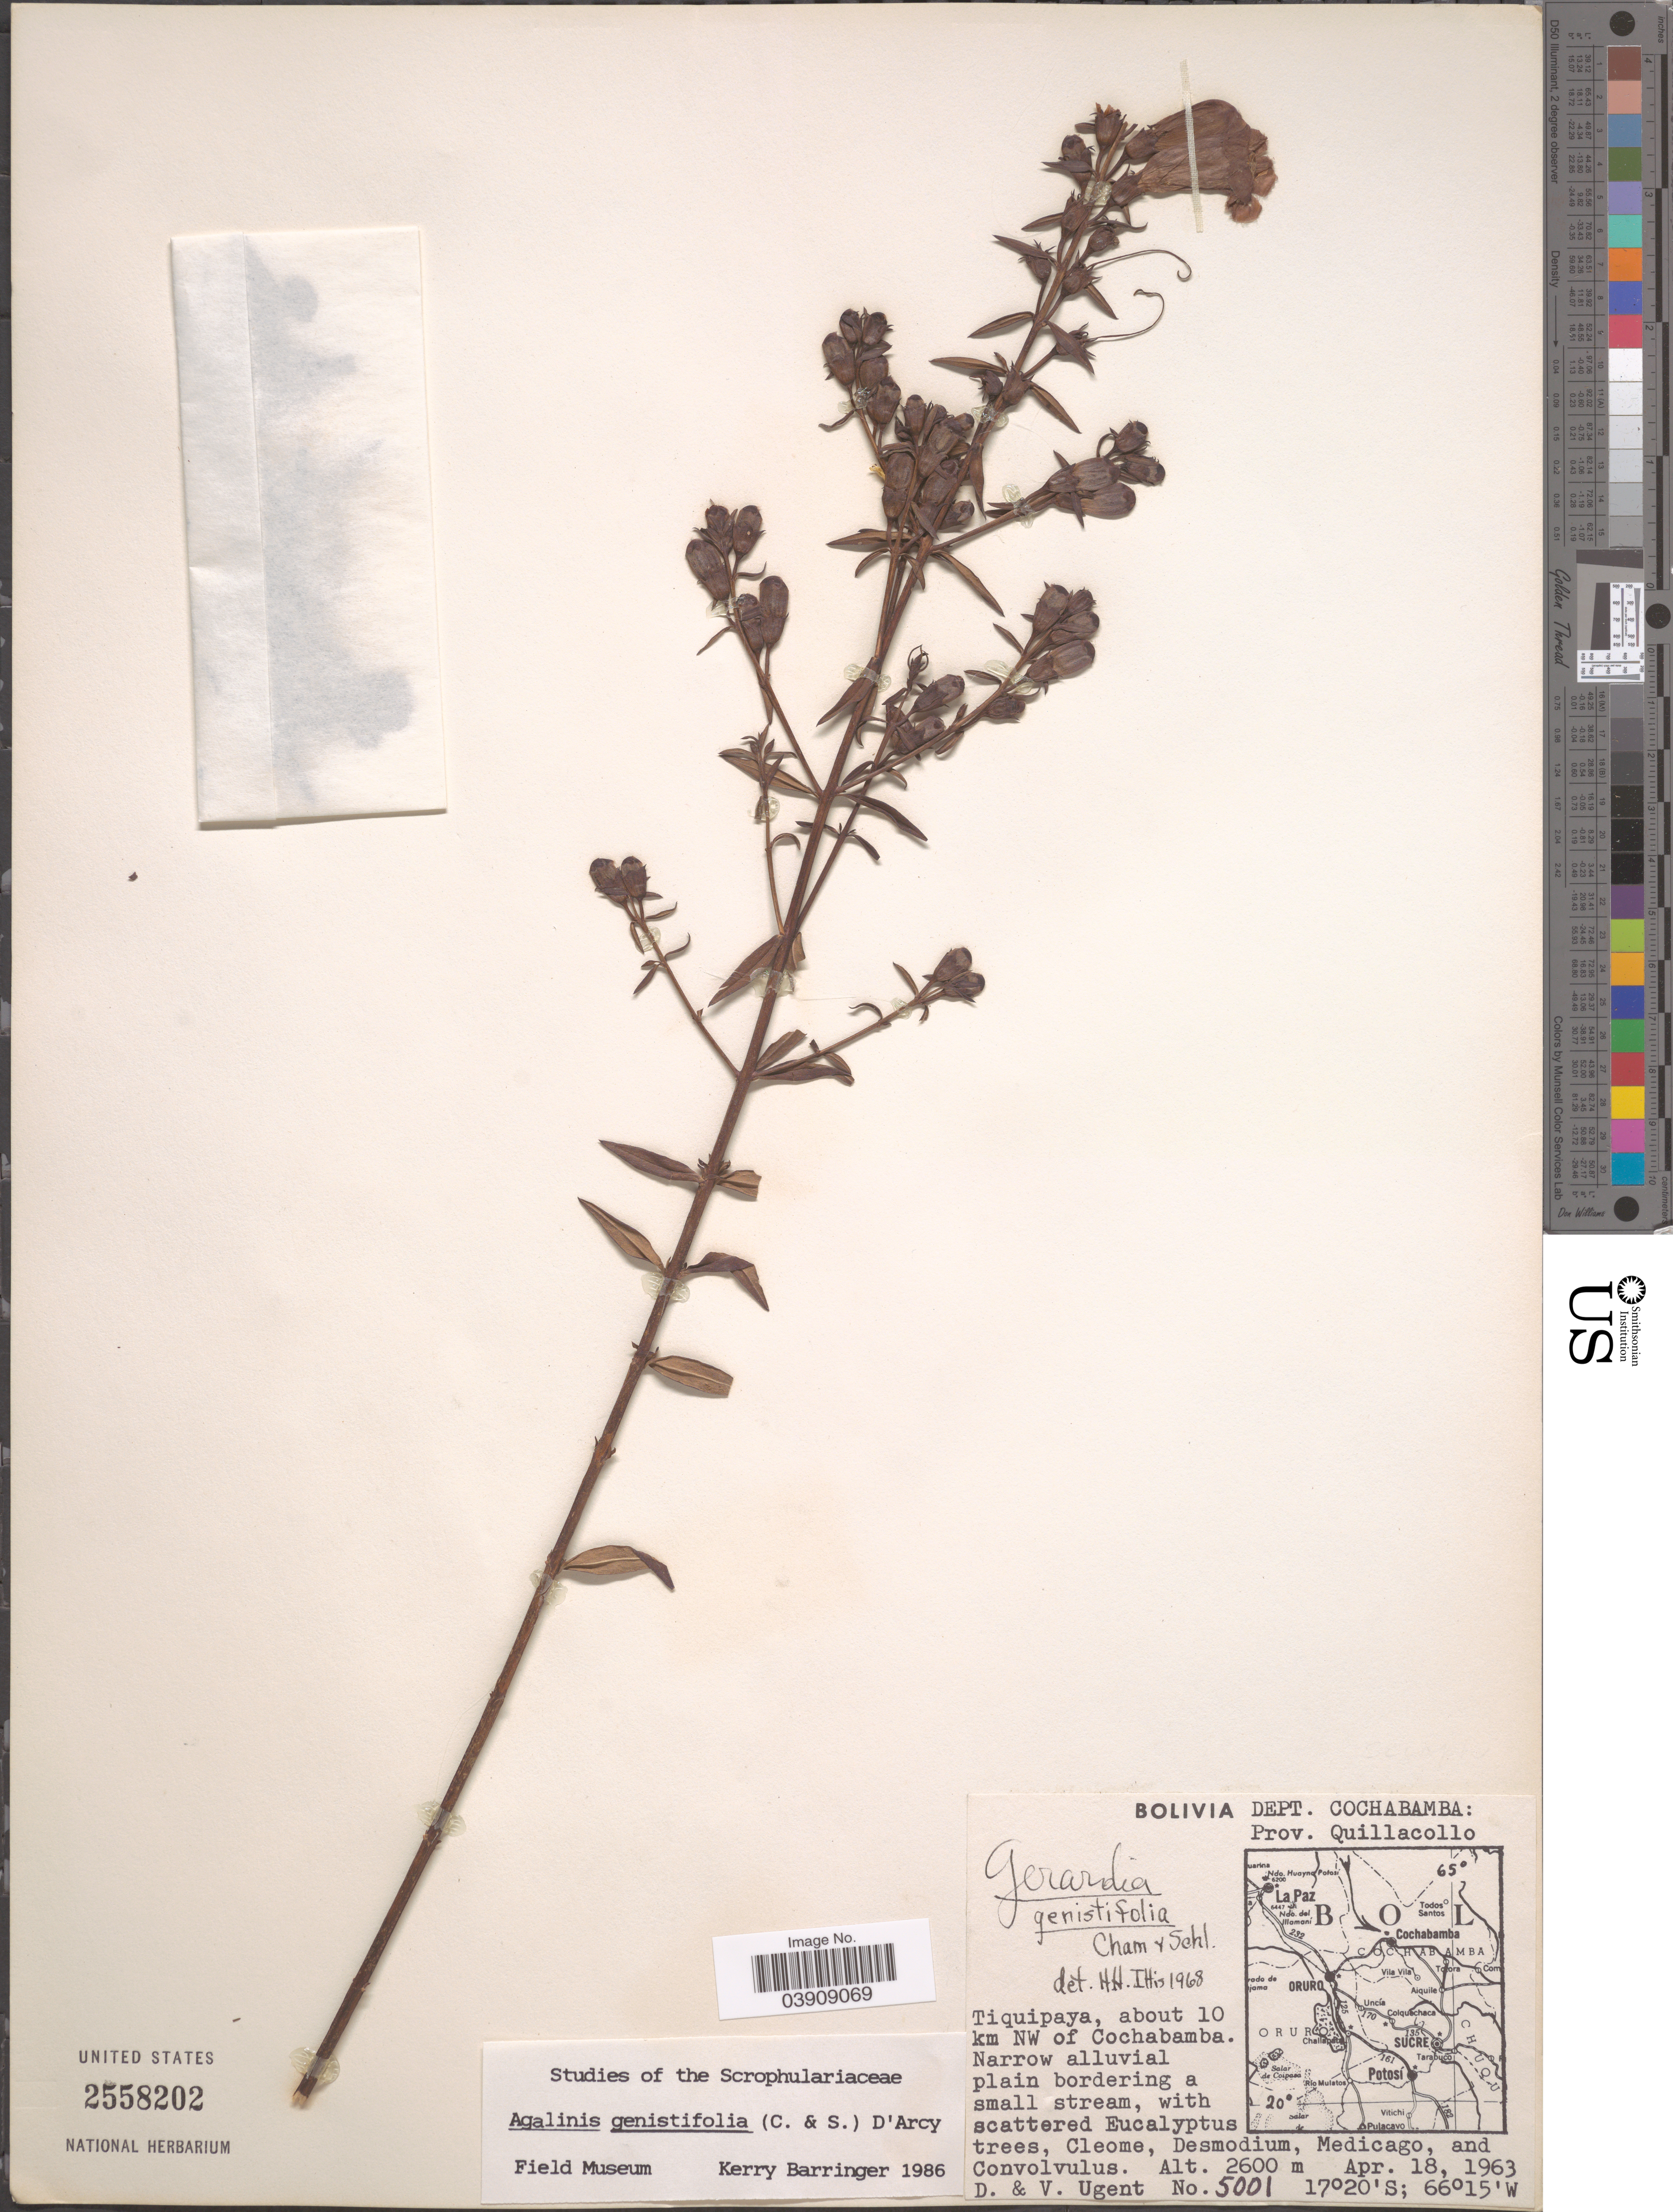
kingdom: Plantae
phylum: Tracheophyta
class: Magnoliopsida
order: Lamiales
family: Orobanchaceae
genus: Agalinis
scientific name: Agalinis genistifolia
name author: (Cham. & Schltdl.) D'Arcy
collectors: D. Ugent & V. Ugent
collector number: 5001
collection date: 1963-04-18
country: Bolivia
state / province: Cochabamba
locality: Dept. Cochabamba: Prov. Quillacollo. Tiquipaya, about 10 km NW of Cochabamba.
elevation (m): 2600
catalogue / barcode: US 2558202